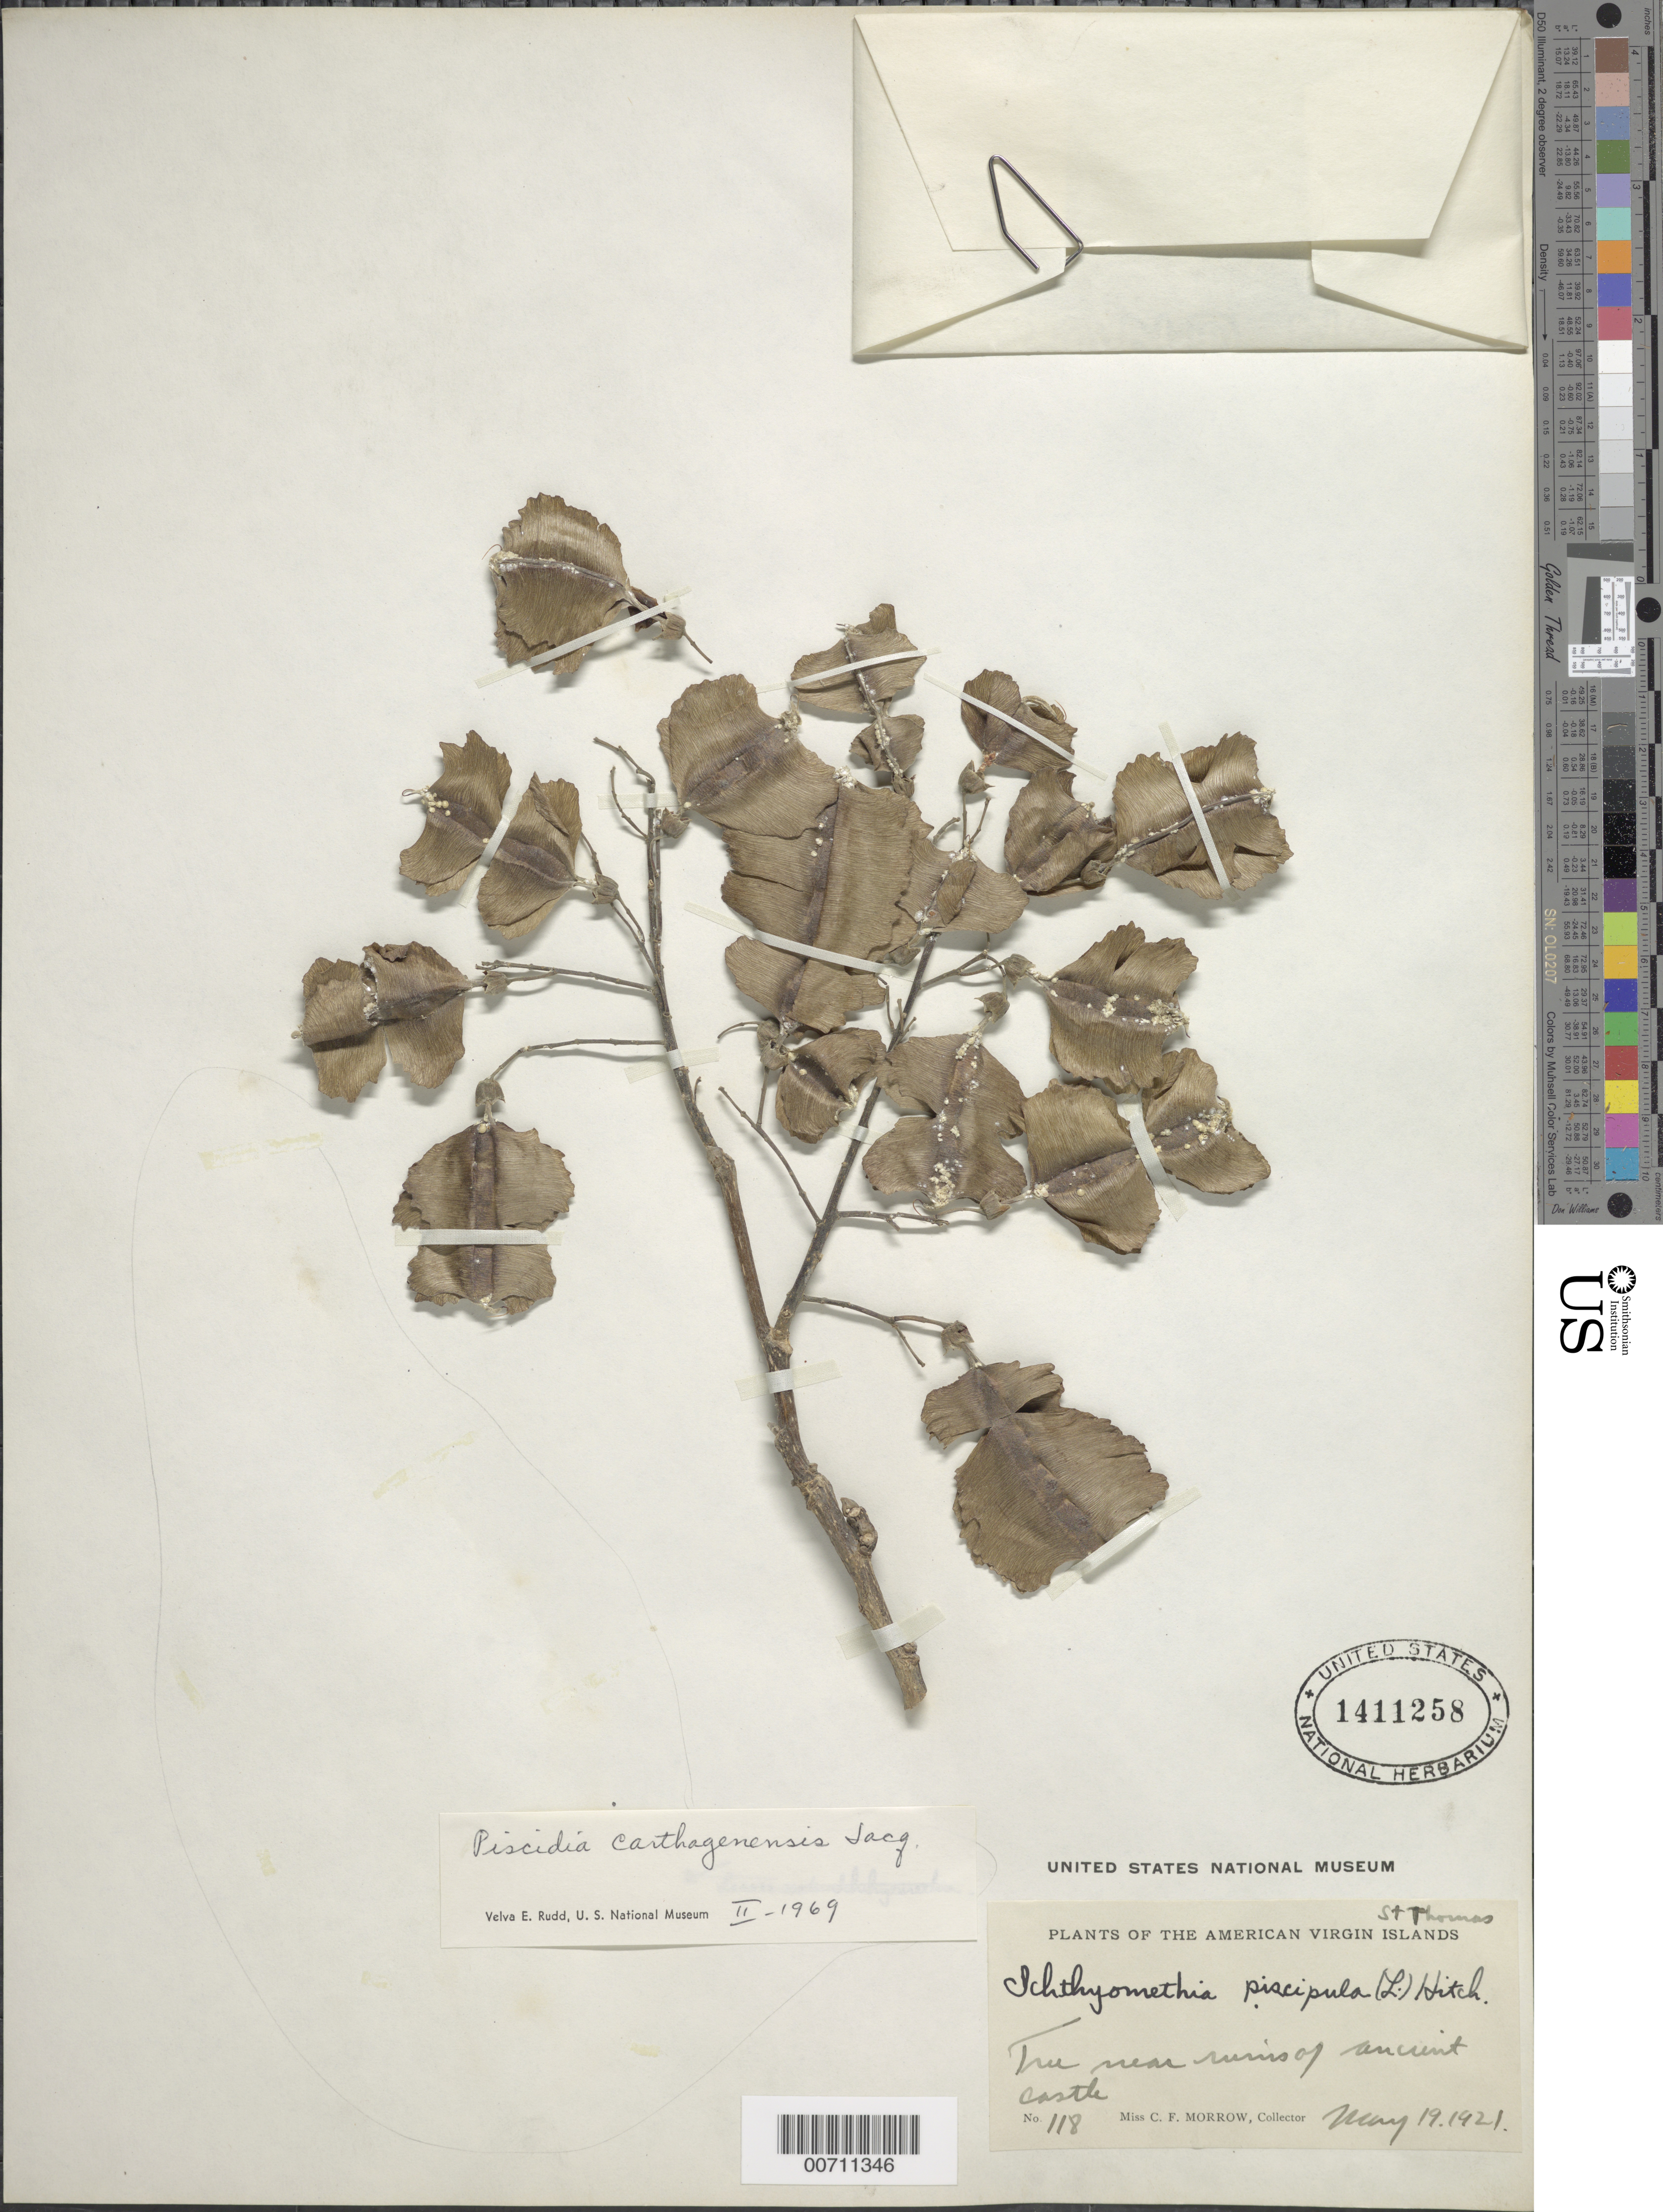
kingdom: Plantae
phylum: Tracheophyta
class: Magnoliopsida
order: Fabales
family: Fabaceae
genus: Piscidia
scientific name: Piscidia carthagenensis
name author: Jacq.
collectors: C. Morrow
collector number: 118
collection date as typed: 19 May 1921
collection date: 1921-05-19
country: U.S. Virgin Islands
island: St. Thomas Island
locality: Near Ruins of Ancient Castle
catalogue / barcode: US 1411258